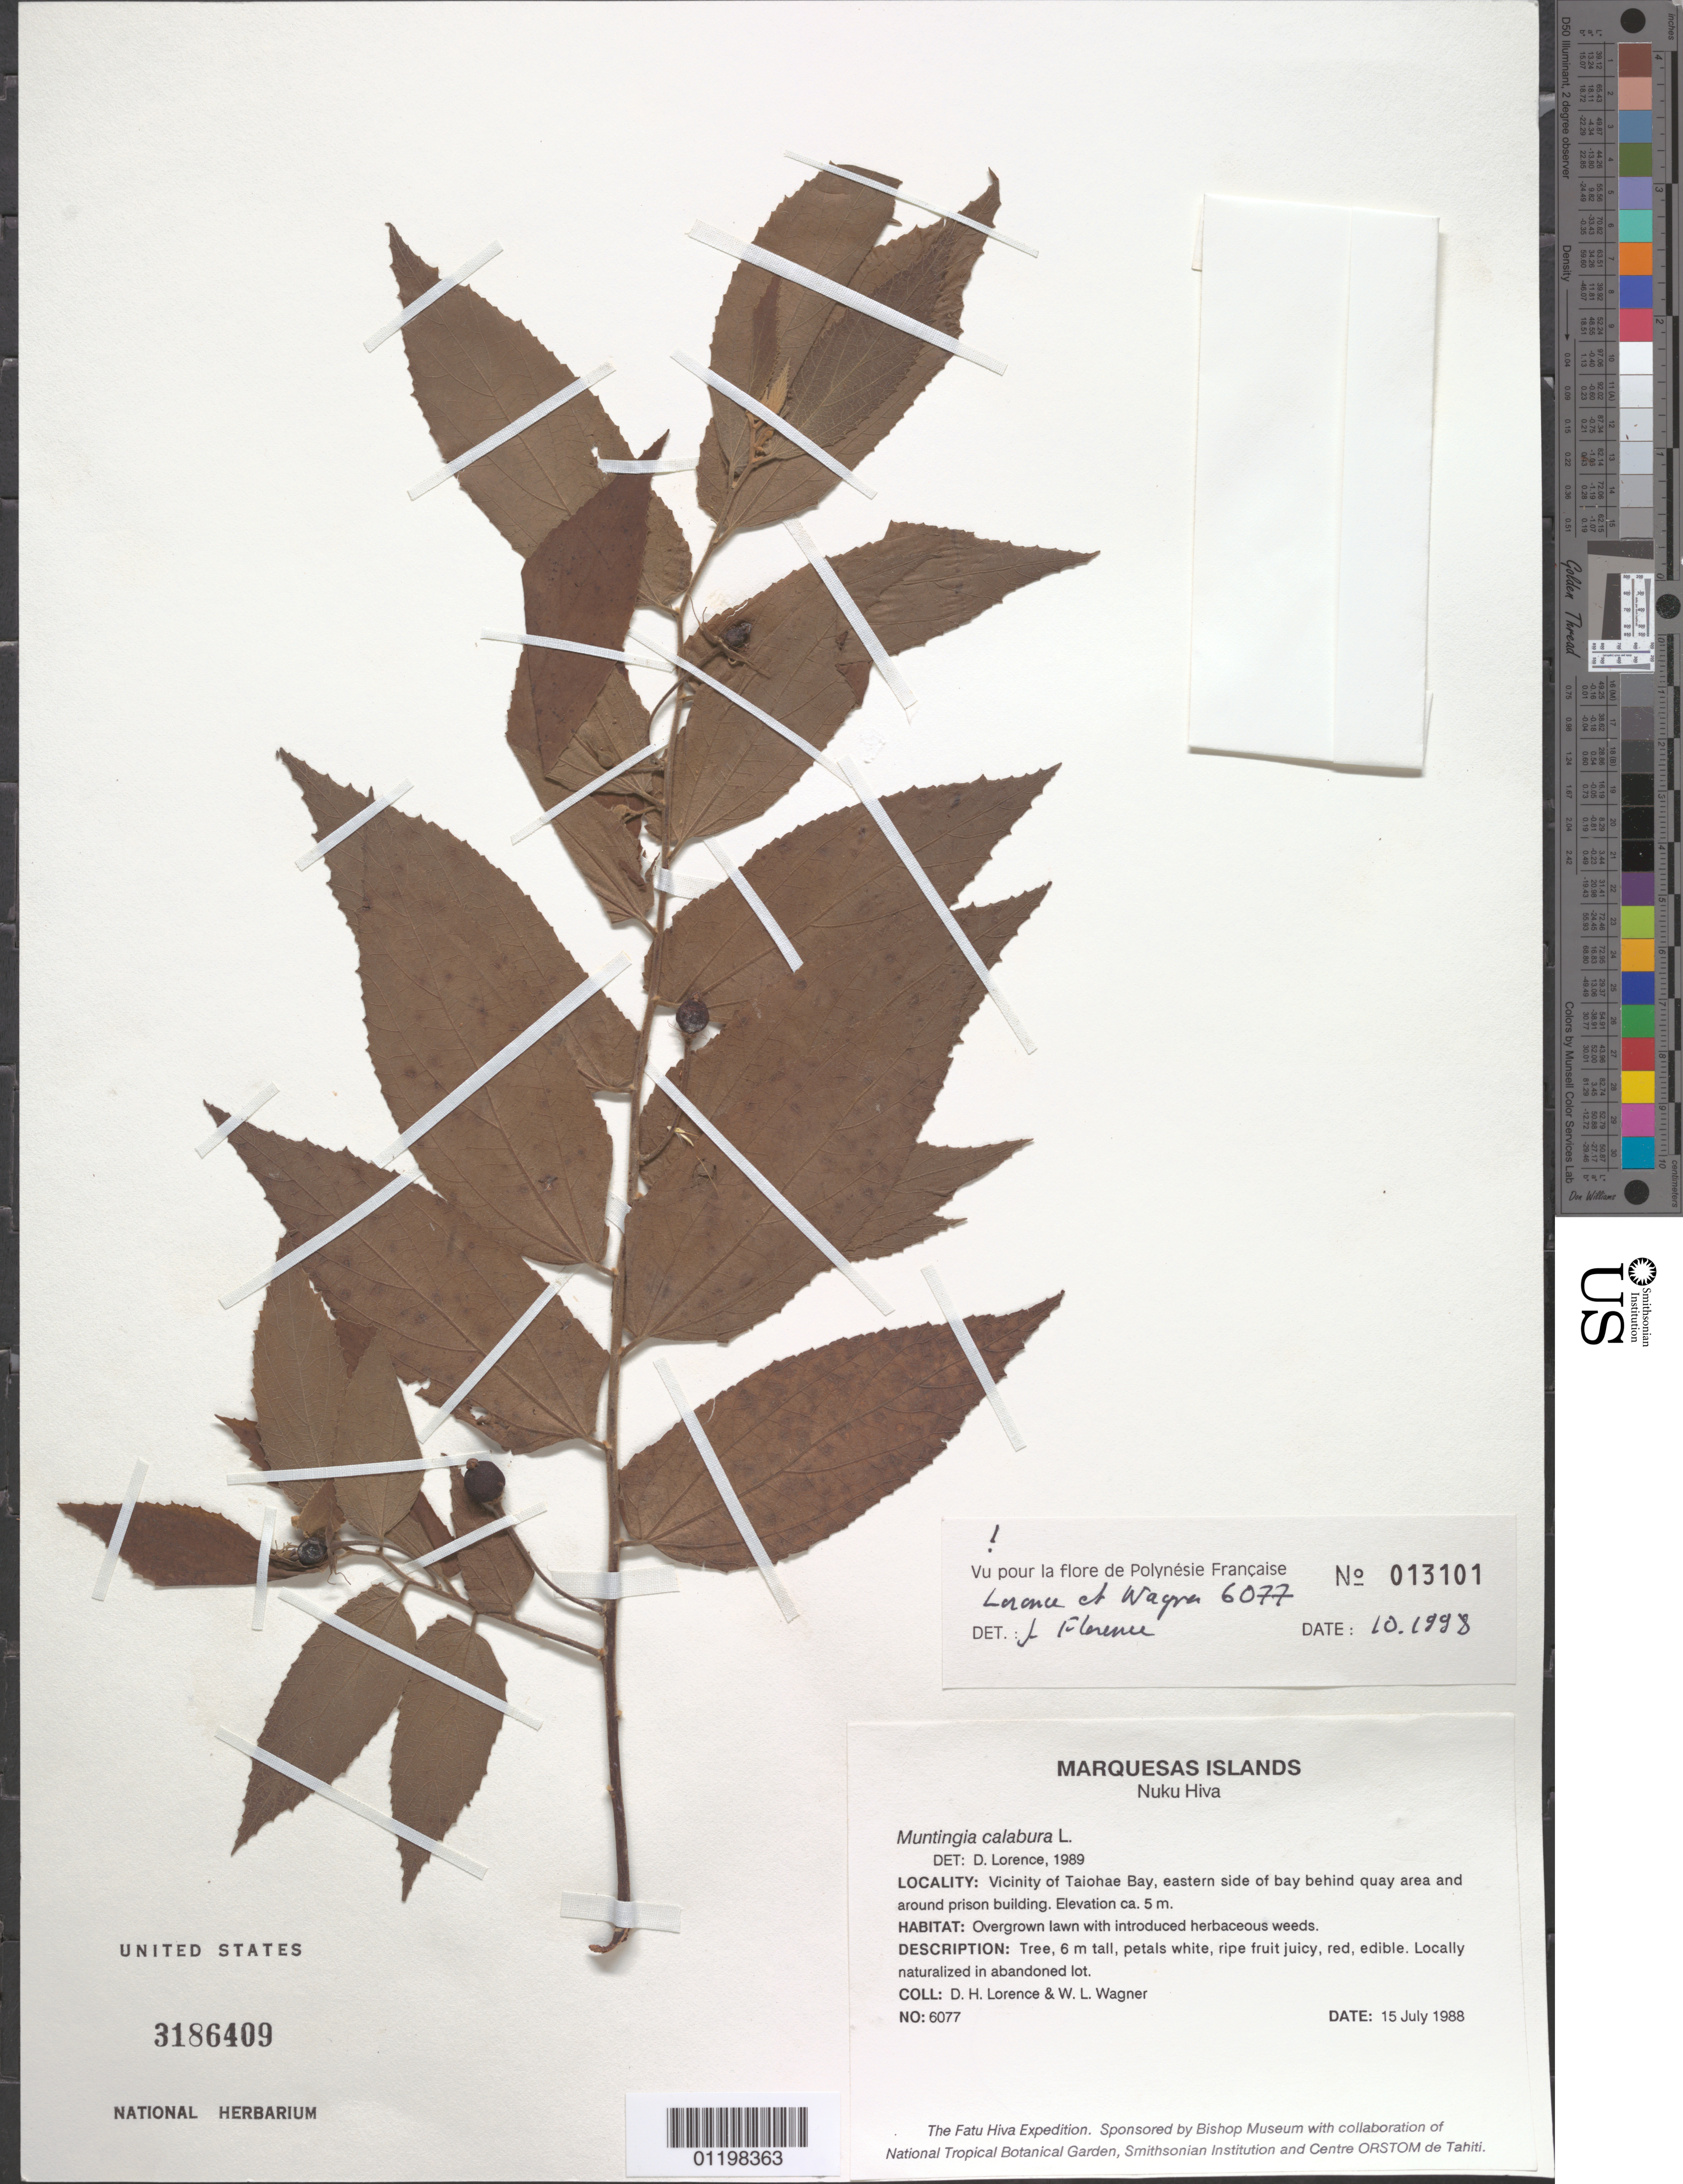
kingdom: Plantae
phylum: Tracheophyta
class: Magnoliopsida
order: Malvales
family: Muntingiaceae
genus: Muntingia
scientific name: Muntingia calabura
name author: L.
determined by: Florence, J.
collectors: D. Lorence & W. L. Wagner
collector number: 6077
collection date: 1988-07-15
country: French Polynesia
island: Nuku Hiva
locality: Vicinity of Taiohae Bay, E side of bay behind quay area and around prison building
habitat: Overgrown lawn with introduced herbaceous weeds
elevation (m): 5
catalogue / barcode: US 3186409